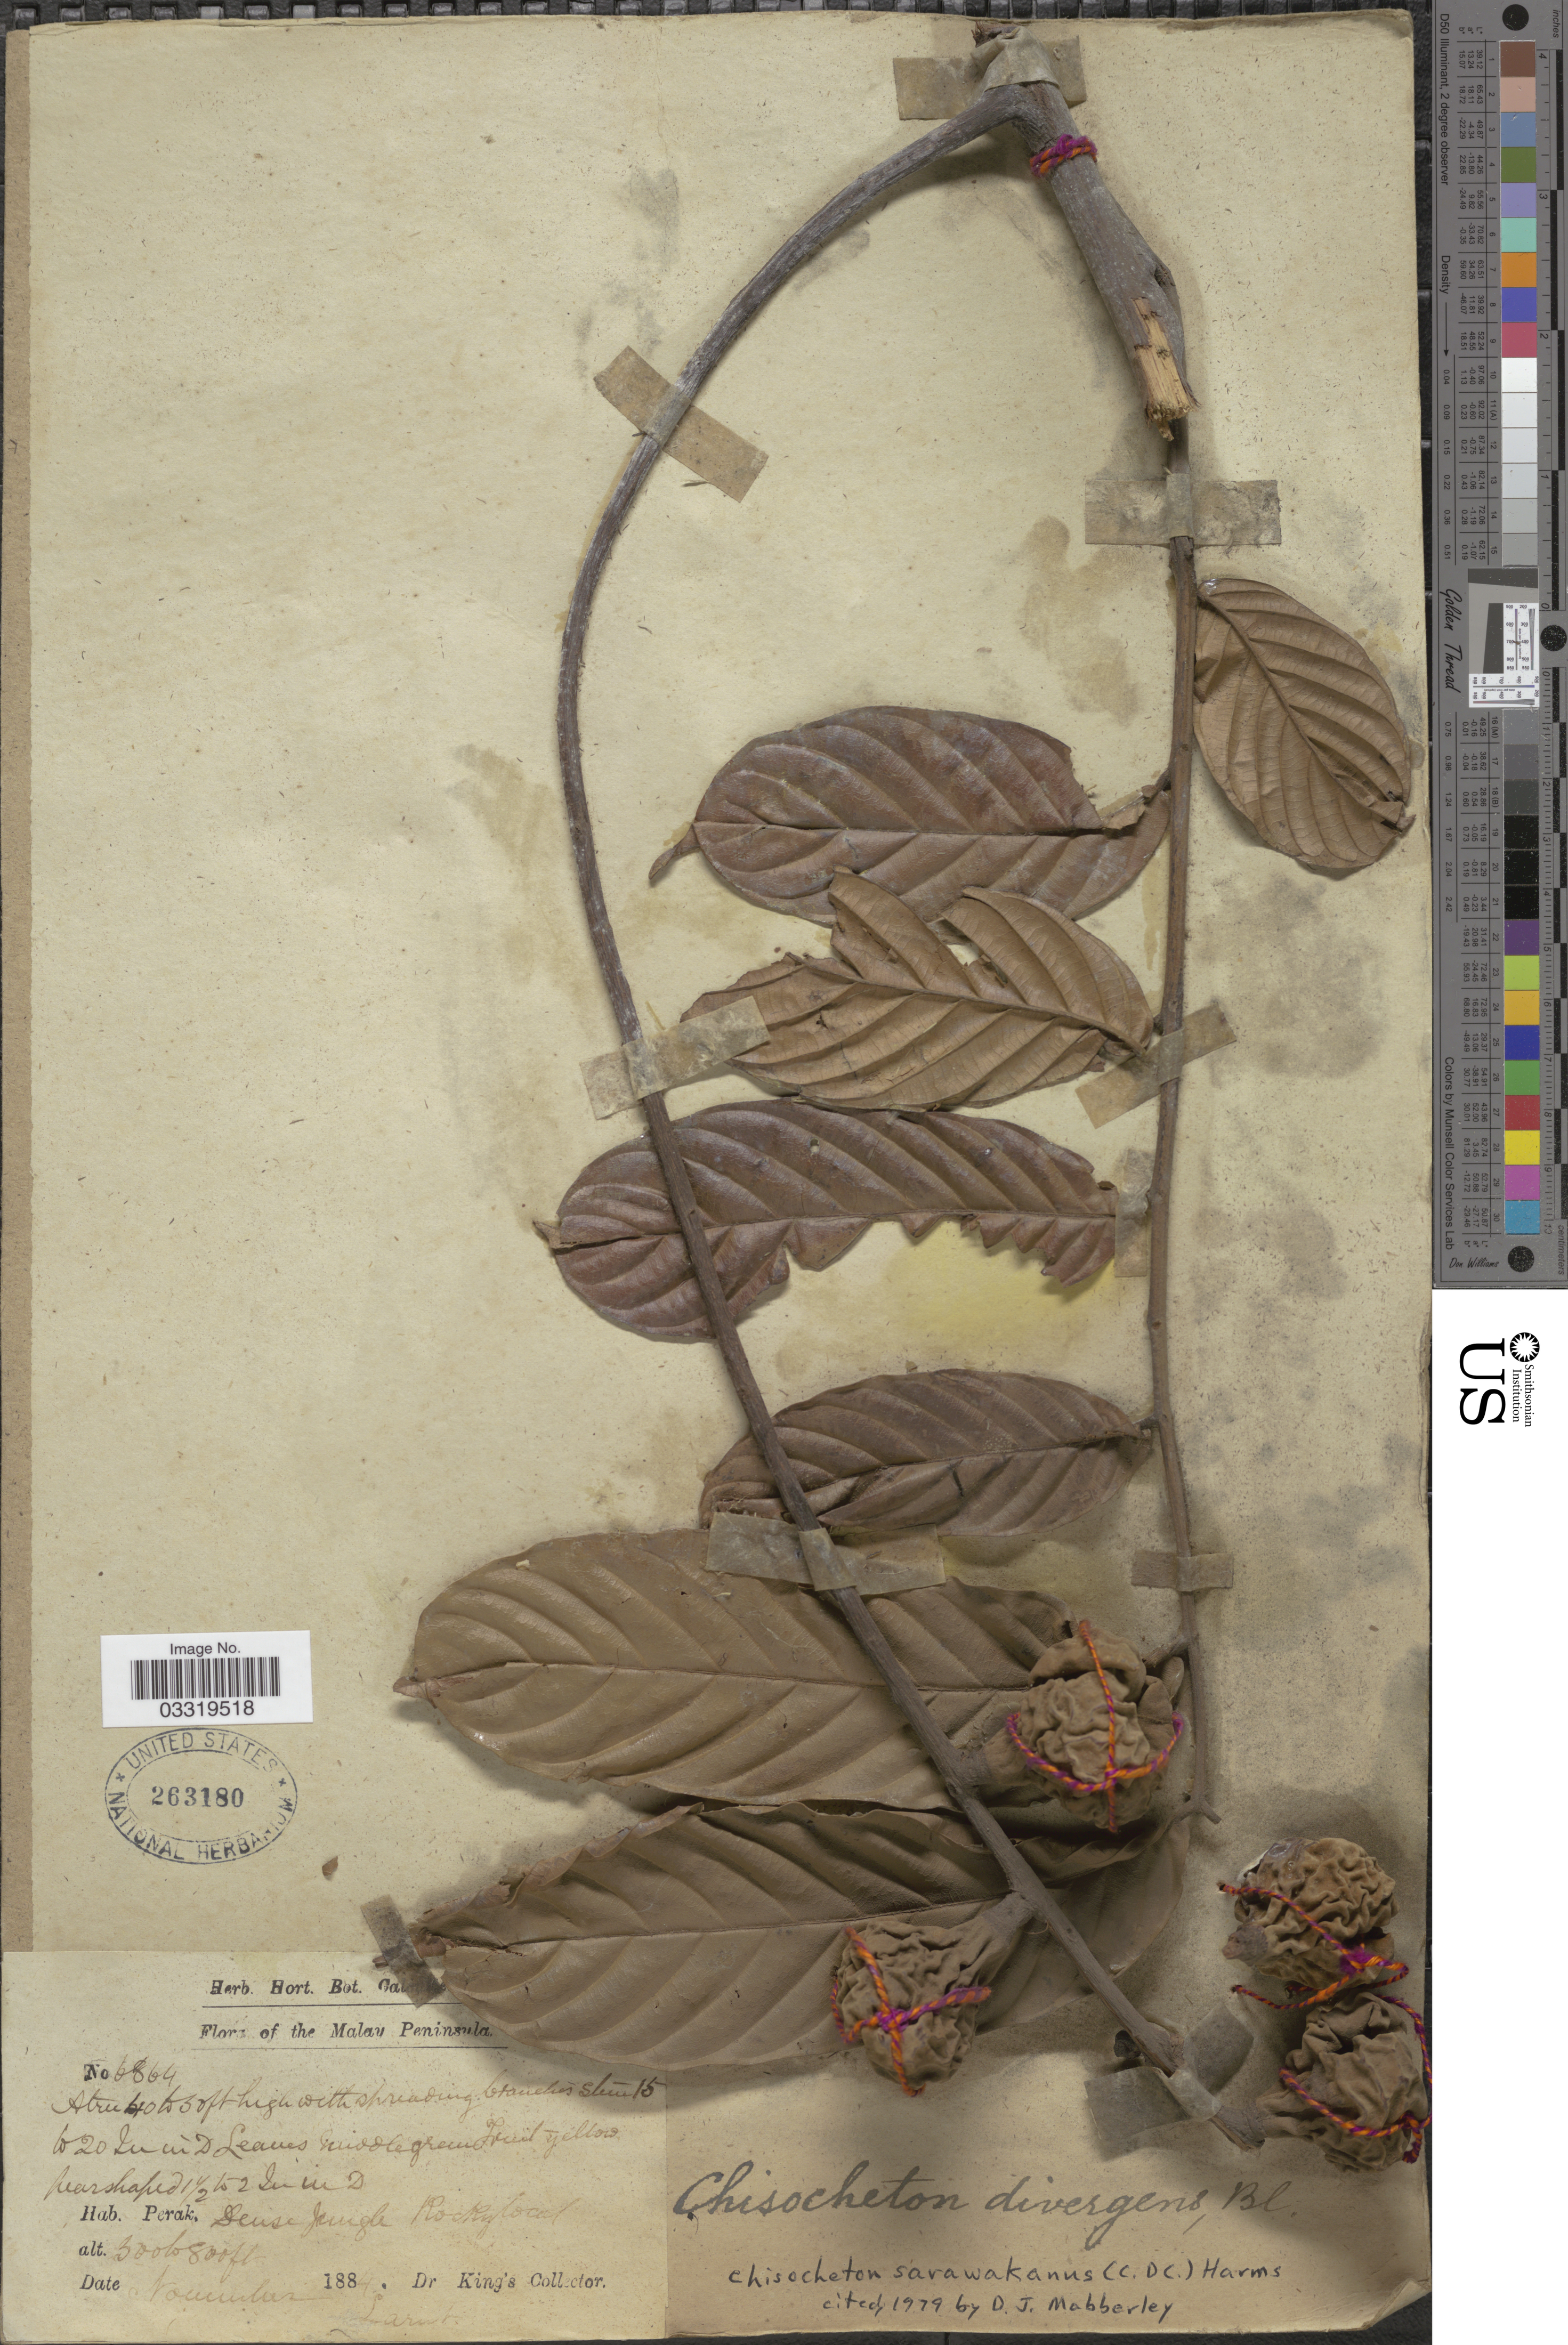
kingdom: Plantae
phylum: Tracheophyta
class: Magnoliopsida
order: Sapindales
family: Meliaceae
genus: Chisocheton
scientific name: Chisocheton sarawakensis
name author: (C. DC.) Harms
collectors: Dr. King's collector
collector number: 6864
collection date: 1884-11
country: Malaysia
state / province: Perak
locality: Malay Peninsula, Larut.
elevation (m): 91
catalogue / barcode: US 263180